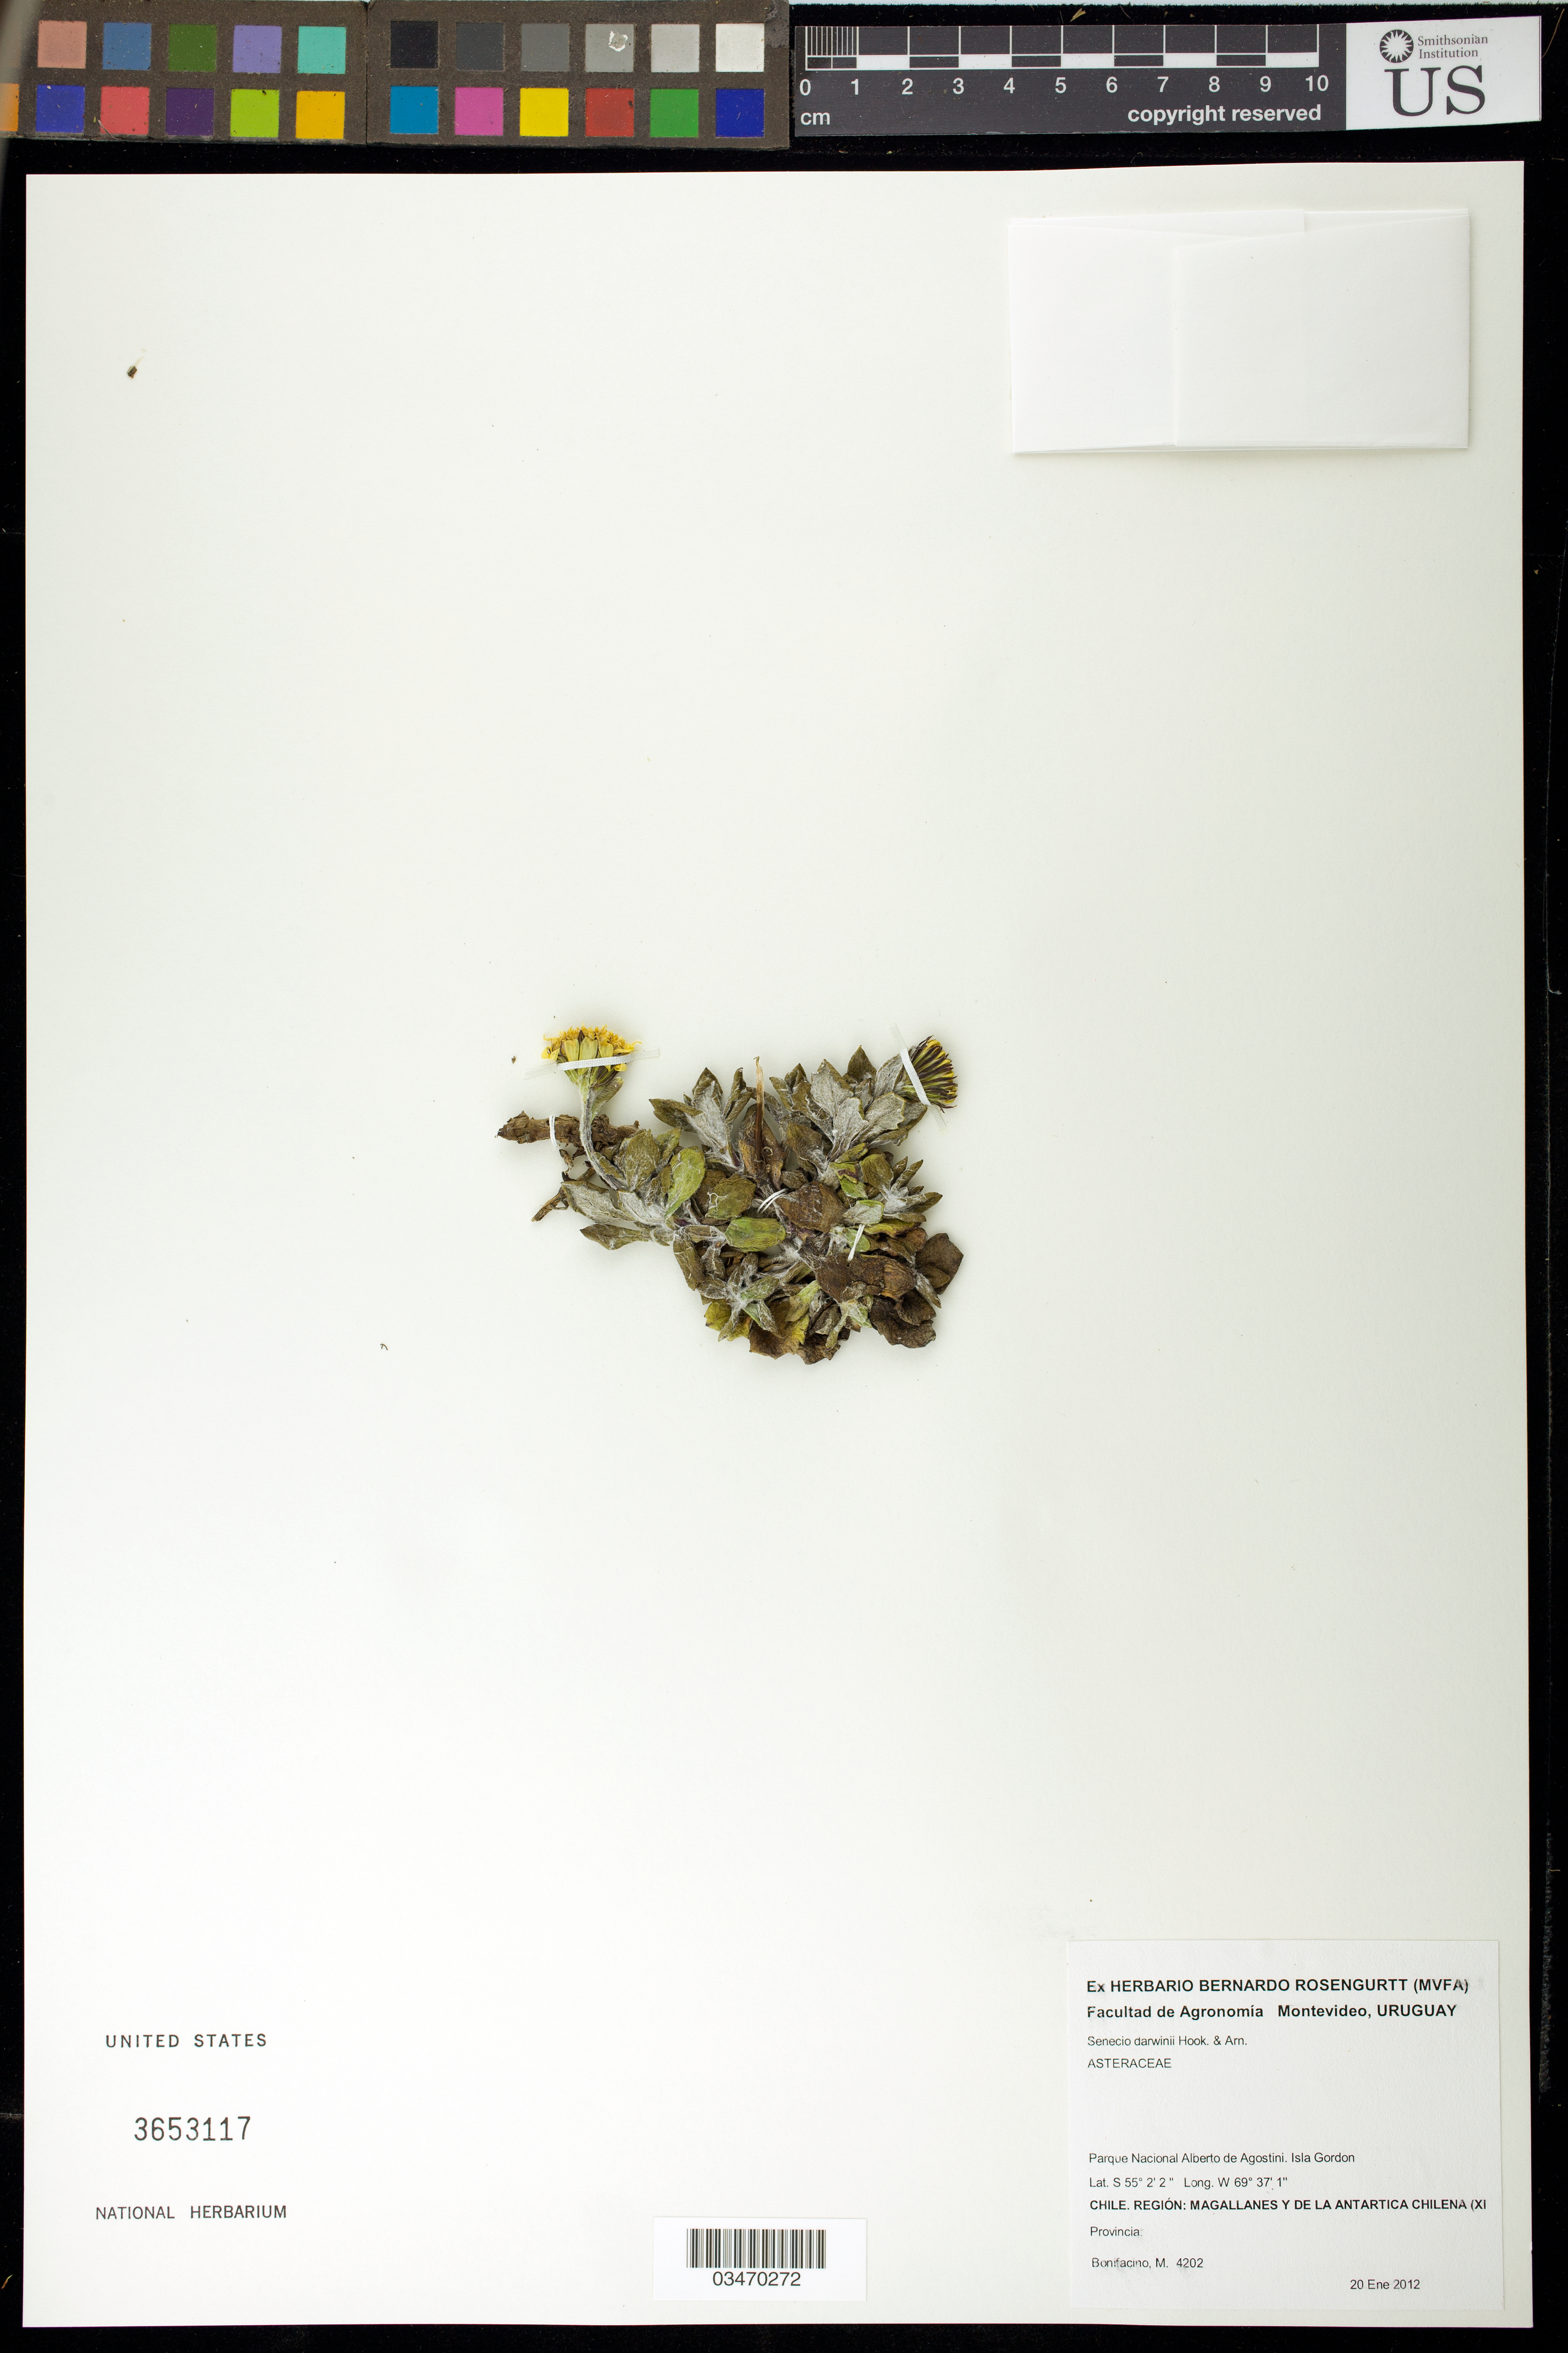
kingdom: Plantae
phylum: Tracheophyta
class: Magnoliopsida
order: Asterales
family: Asteraceae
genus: Senecio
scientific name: Senecio darwinii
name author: Hook. & Arn.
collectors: M. Bonifacino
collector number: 4202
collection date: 2012-01-20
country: Chile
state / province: Magallanes y de la Antártica Chilena (XII)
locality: Parque Nacional Alberto de Agostini. Isla Gordon.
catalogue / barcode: US 3653117